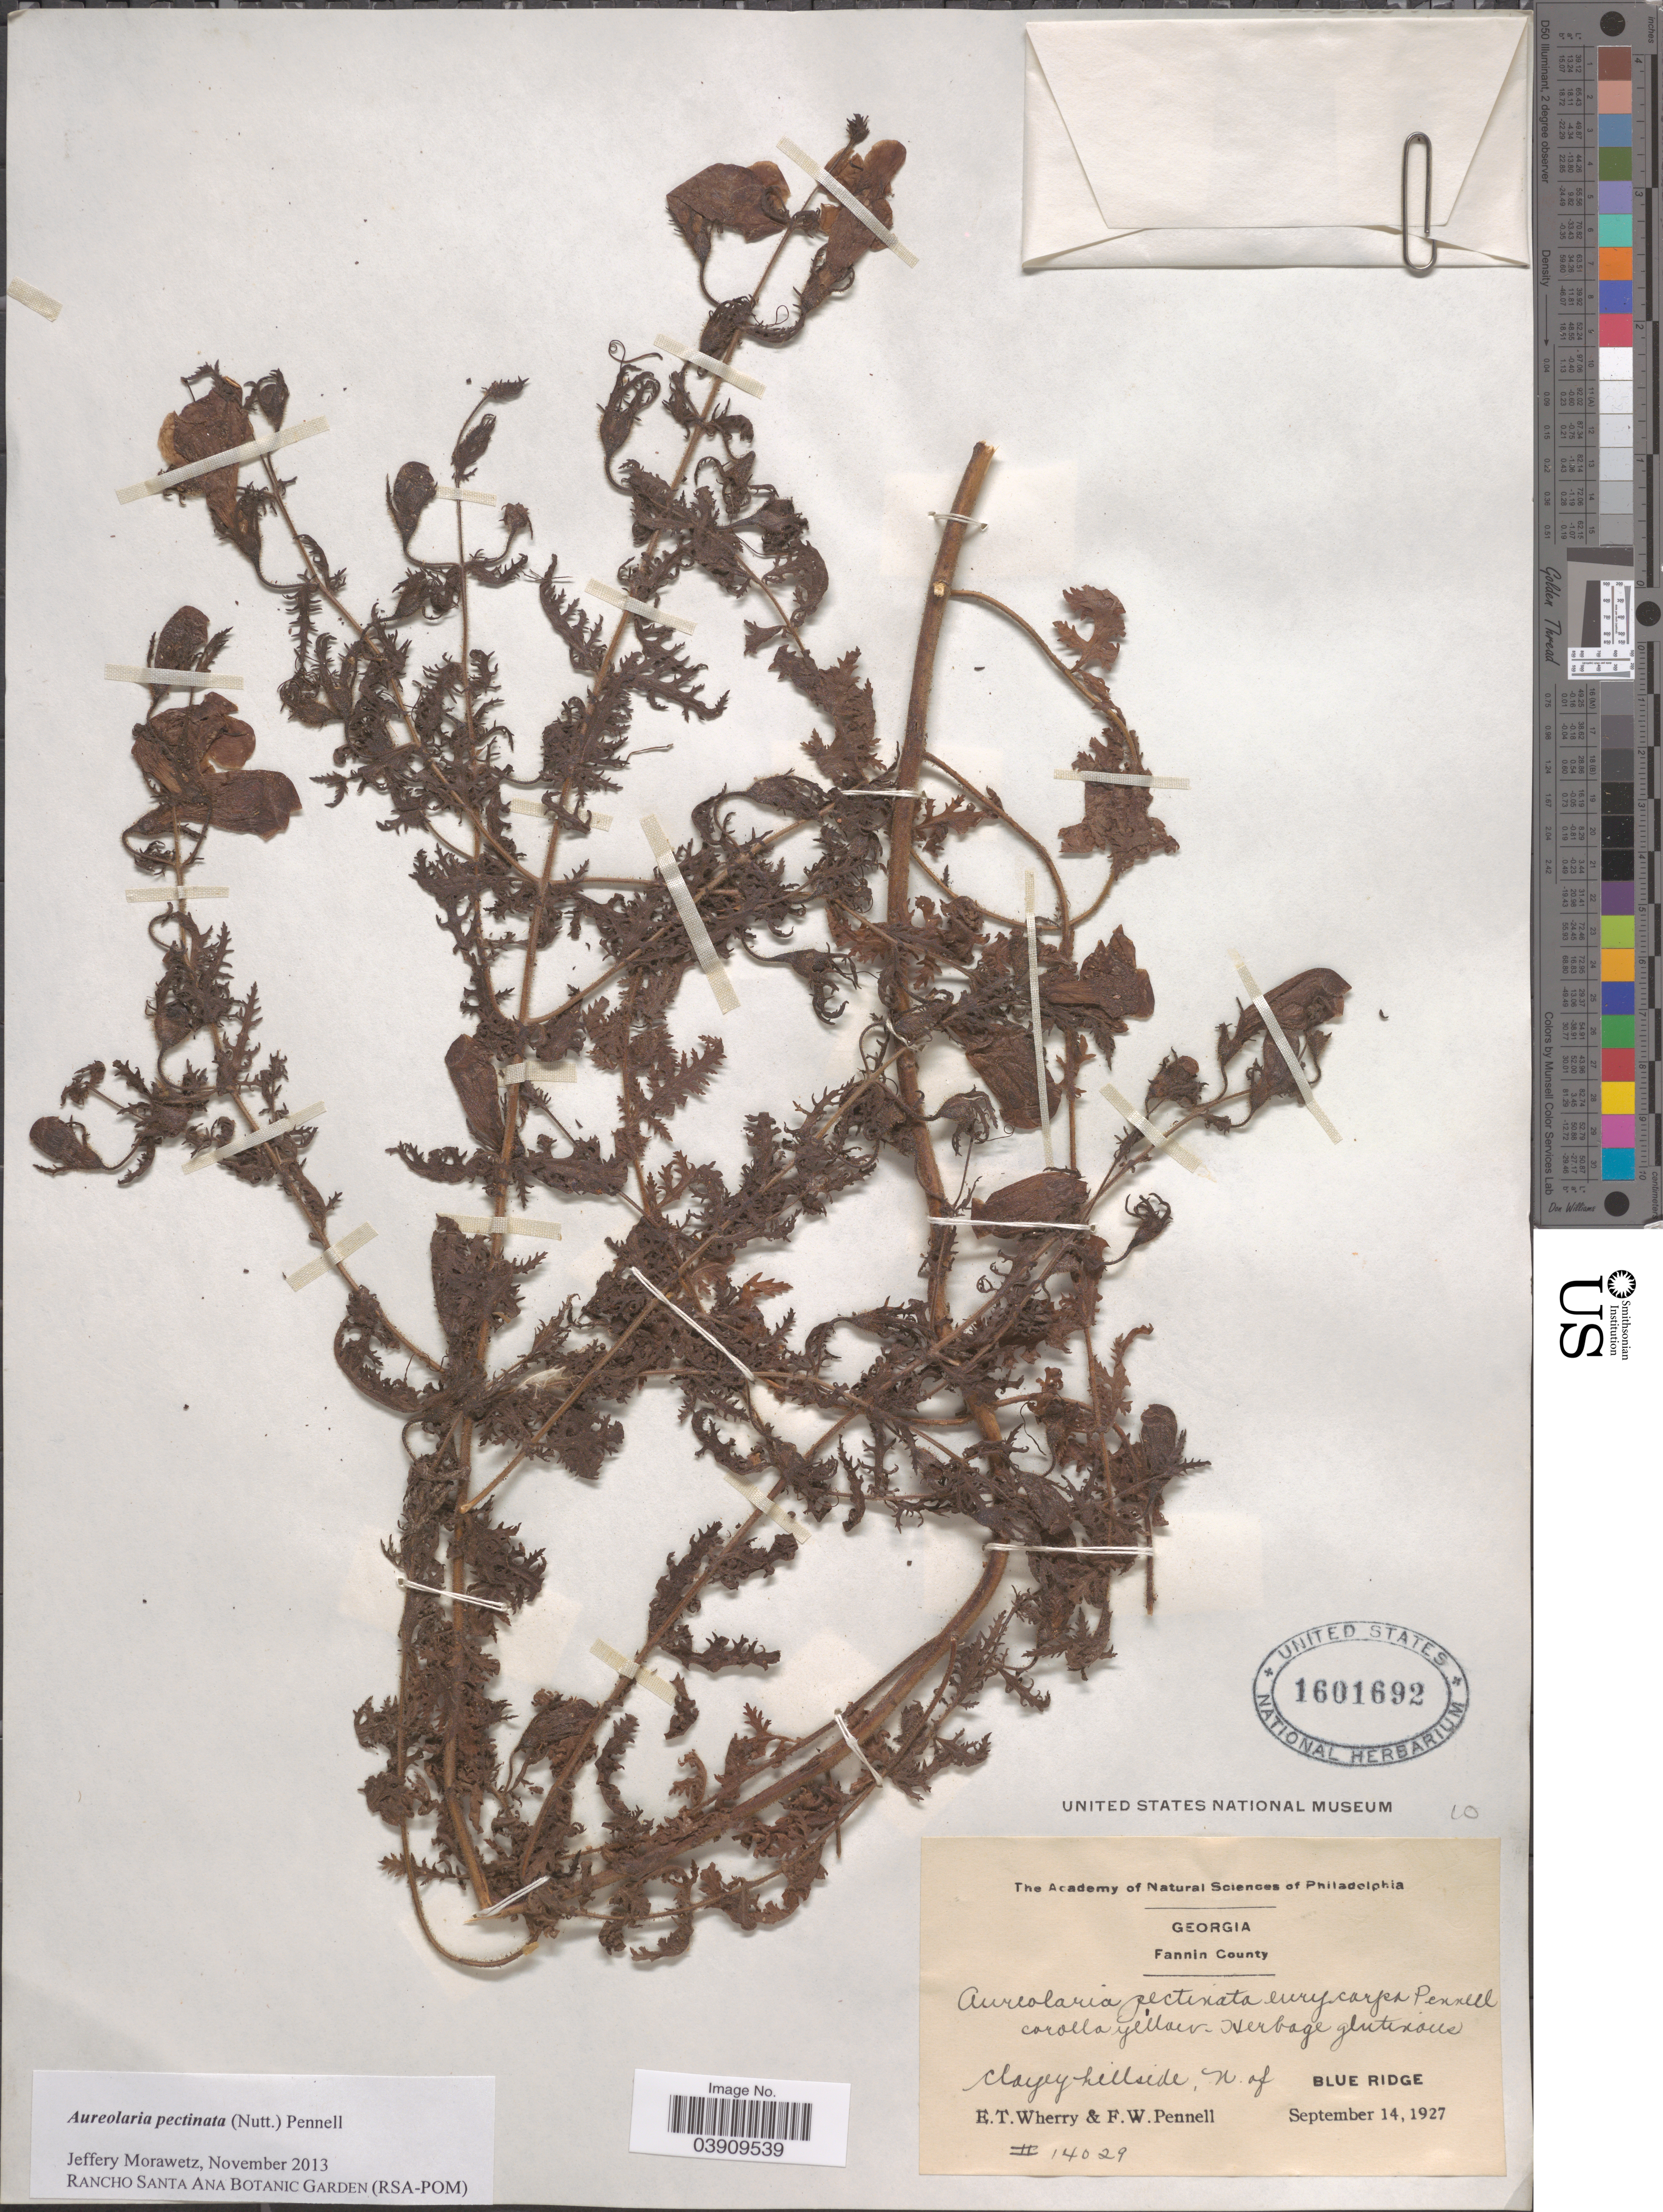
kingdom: Plantae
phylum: Tracheophyta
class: Magnoliopsida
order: Lamiales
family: Orobanchaceae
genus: Aureolaria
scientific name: Aureolaria pectinata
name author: (Nutt.) Pennell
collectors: E. T. Wherry & F. W. Pennell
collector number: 14029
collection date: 1927-09-14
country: United States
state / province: Georgia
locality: Fannin County. N. of Blue Ridge.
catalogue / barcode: US 1601692